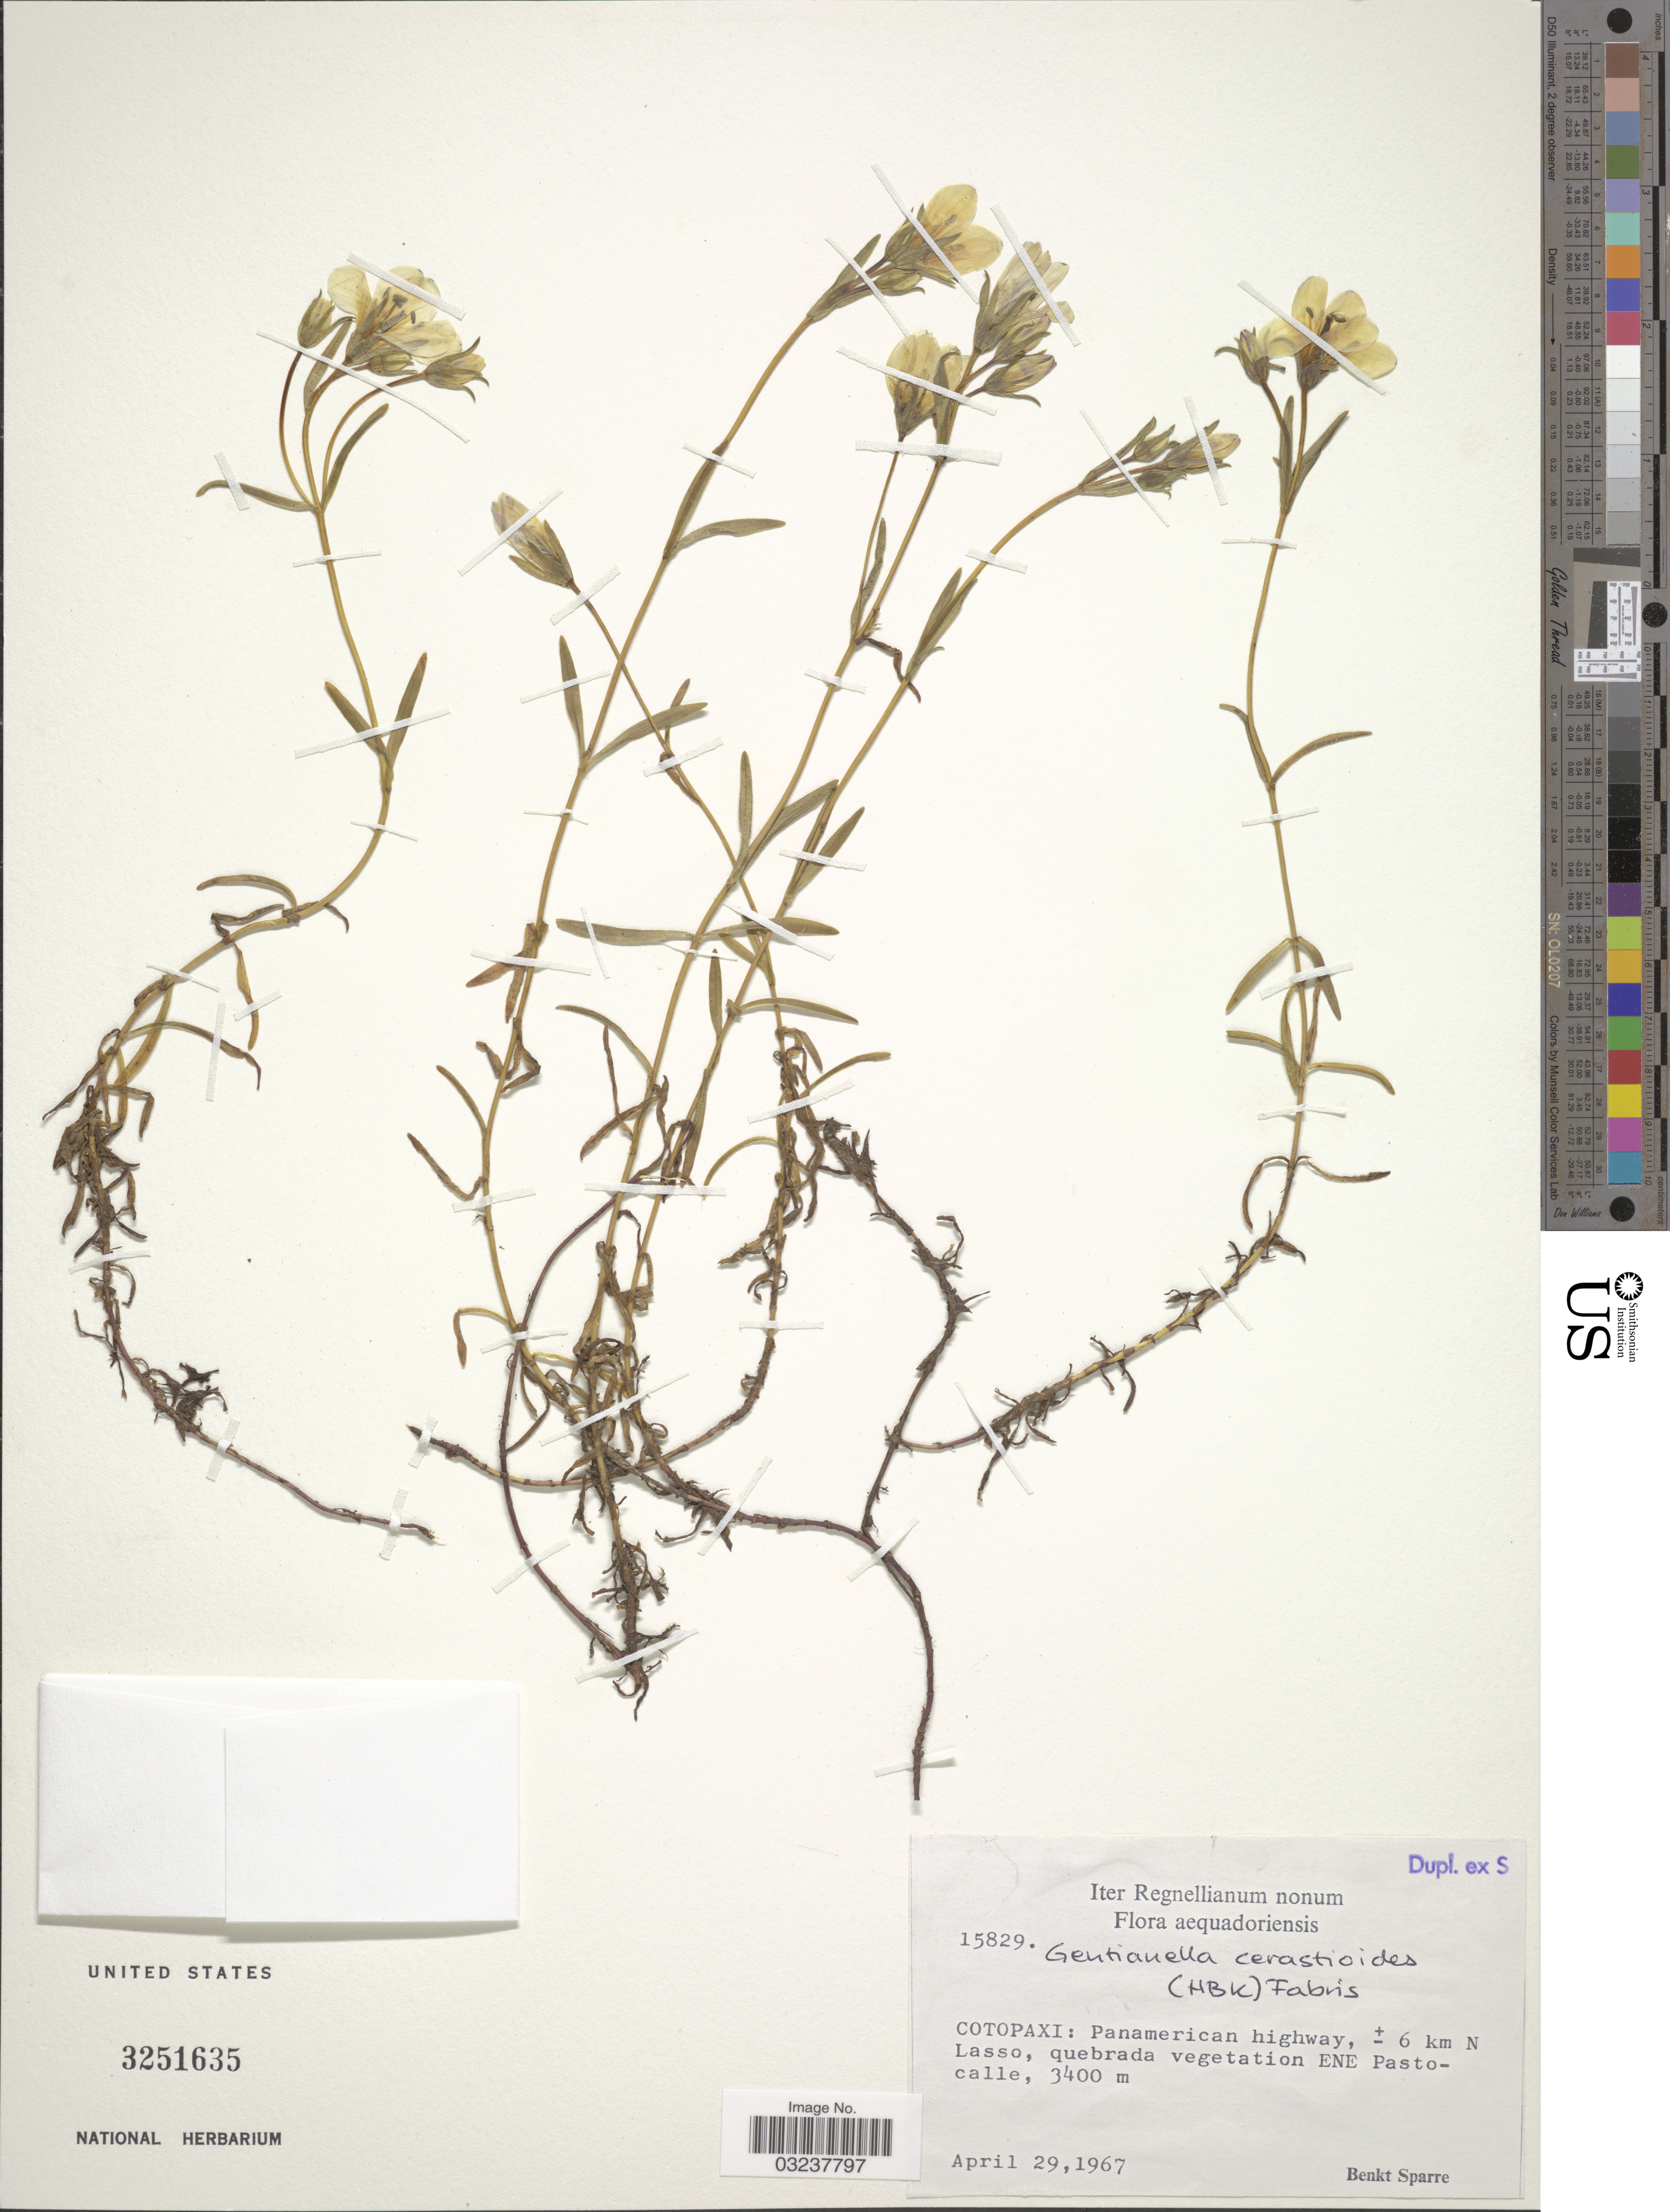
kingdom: Plantae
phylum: Tracheophyta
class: Magnoliopsida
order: Gentianales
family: Gentianaceae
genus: Gentianella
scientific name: Gentianella cerastioides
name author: (Kunth) Fabris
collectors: B. Sparre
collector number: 15829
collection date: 1967-04-29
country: Ecuador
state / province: Cotopaxi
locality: Panamerican highway, ± 6 km N Lasso, quebrada vegetation ENE Pastocalle.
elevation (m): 3400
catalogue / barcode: US 3251635